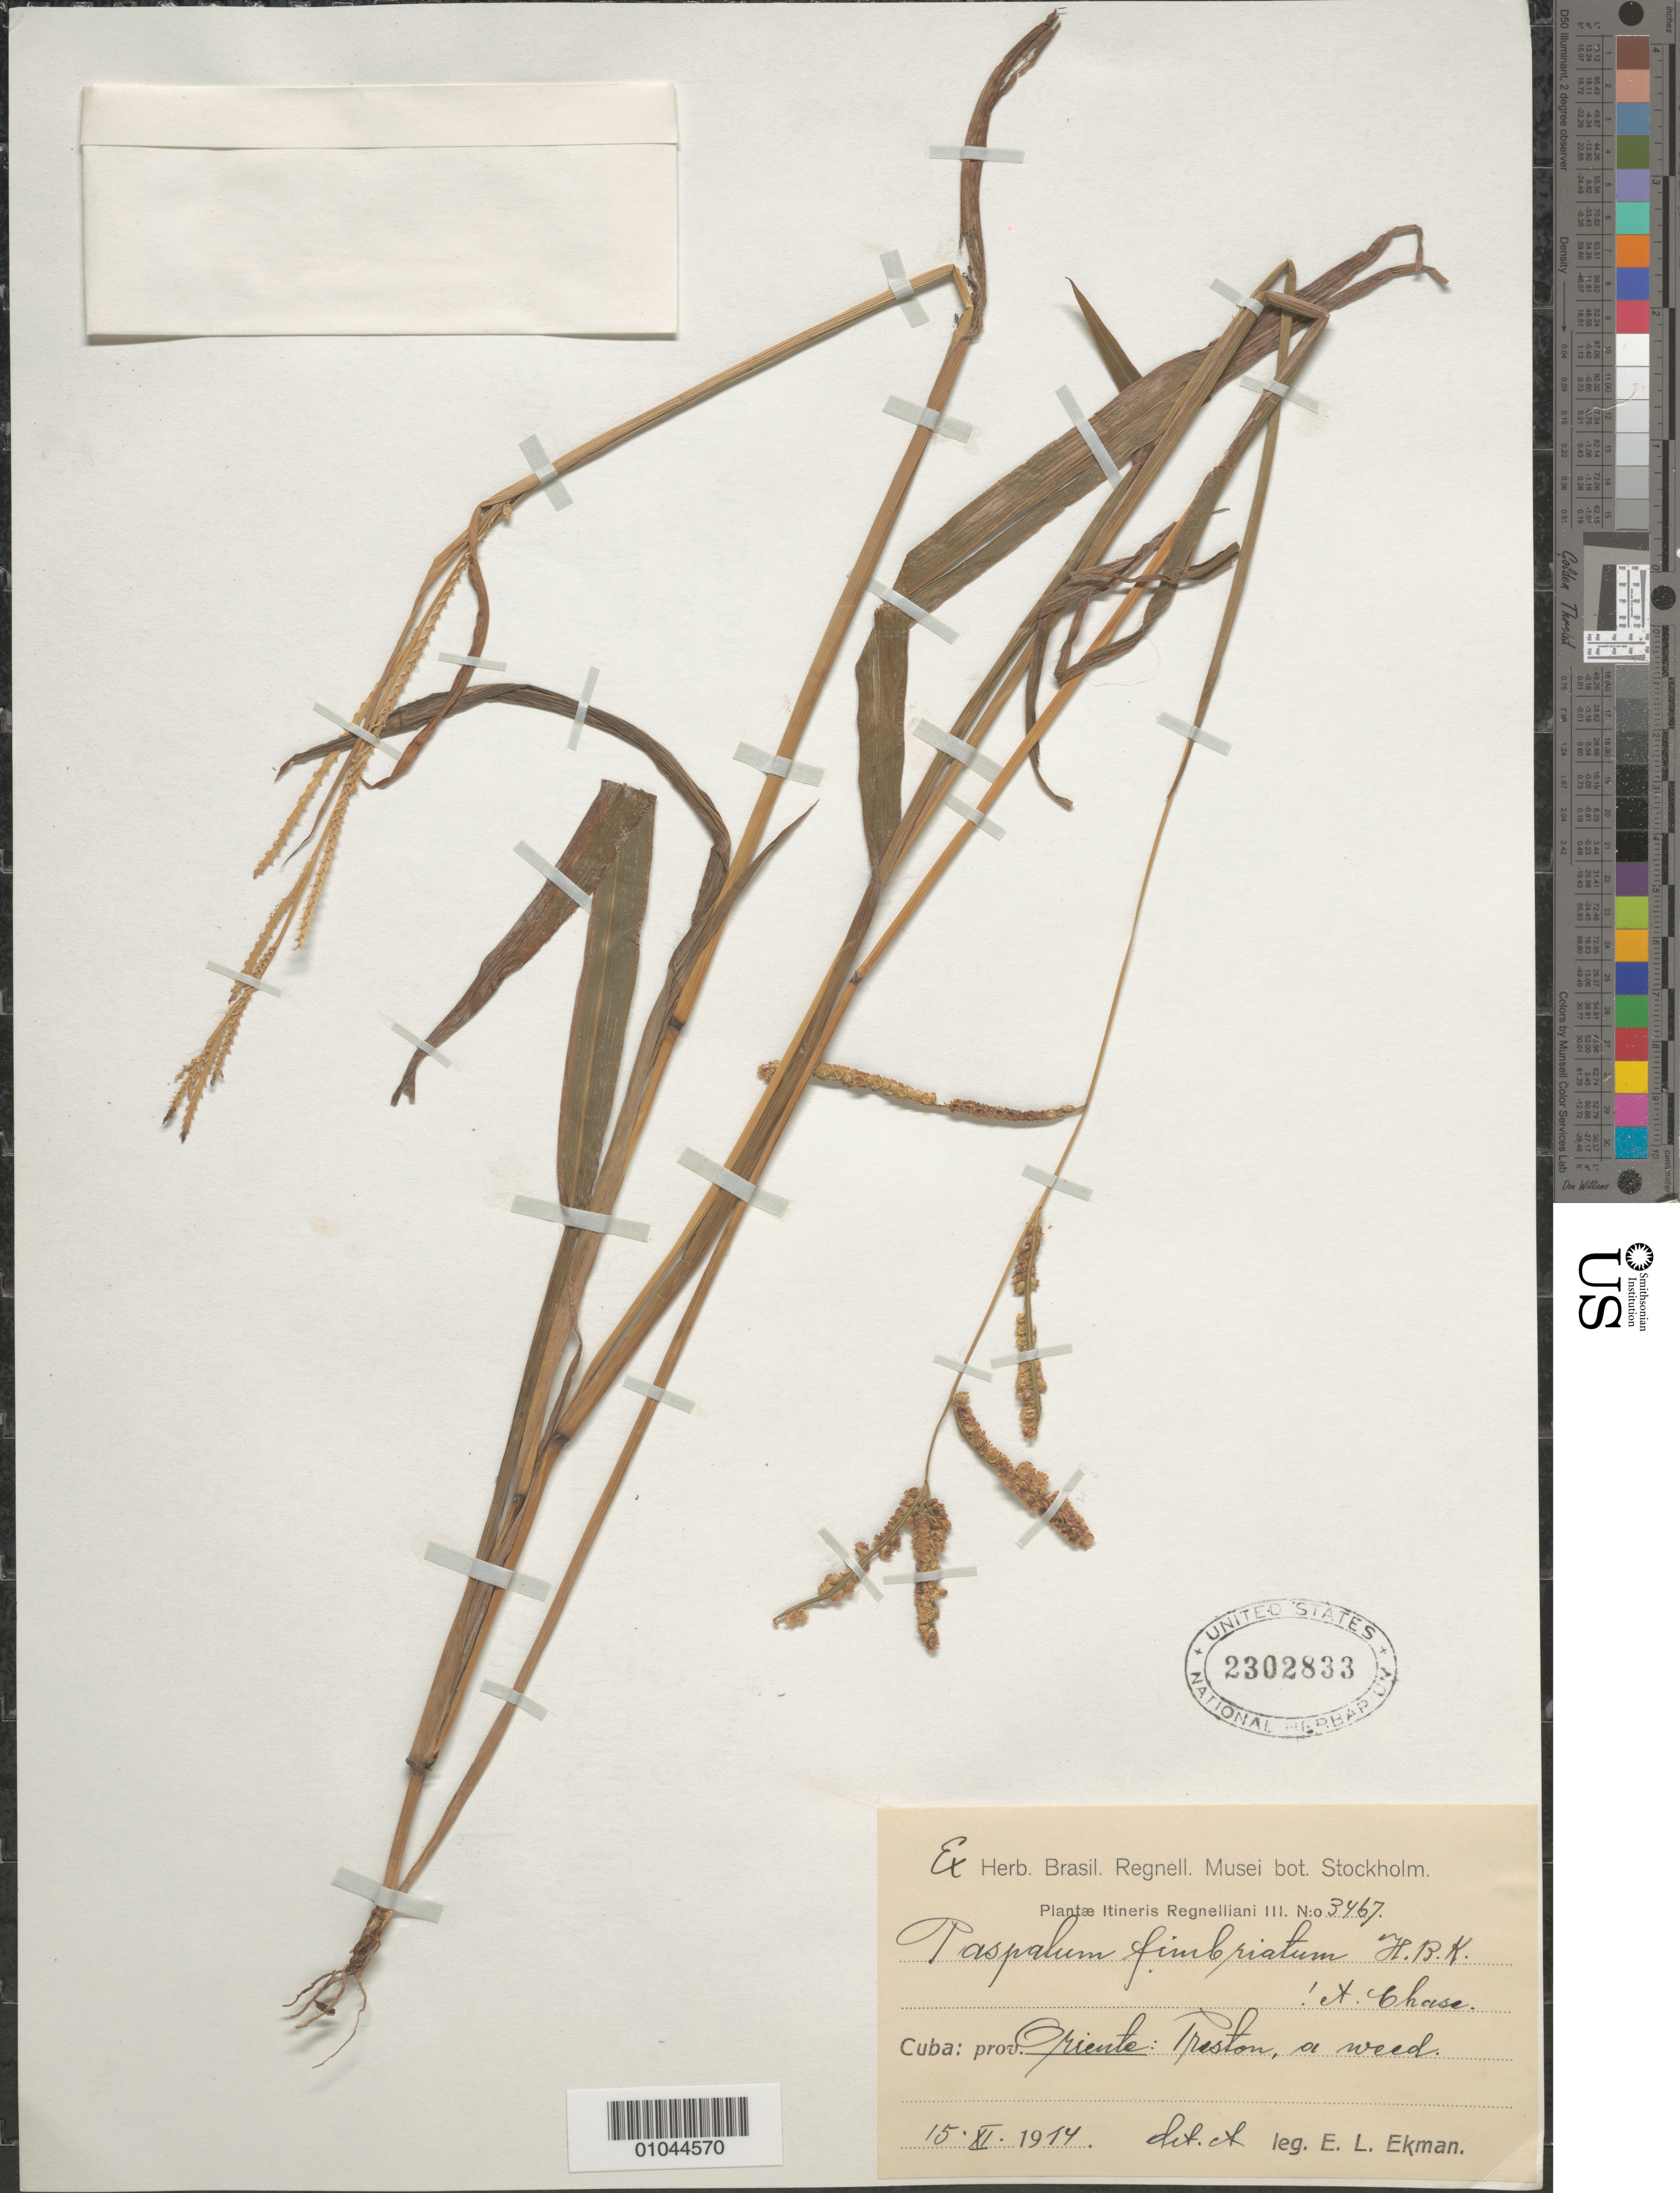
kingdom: Plantae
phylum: Tracheophyta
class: Liliopsida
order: Poales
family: Poaceae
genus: Paspalum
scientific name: Paspalum fimbriatum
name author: Kunth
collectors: E. L. Ekman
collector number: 3467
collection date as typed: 15 Nov 1914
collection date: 1914-11-15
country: Cuba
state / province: Oriente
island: Cuba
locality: Preston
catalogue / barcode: US 2302833